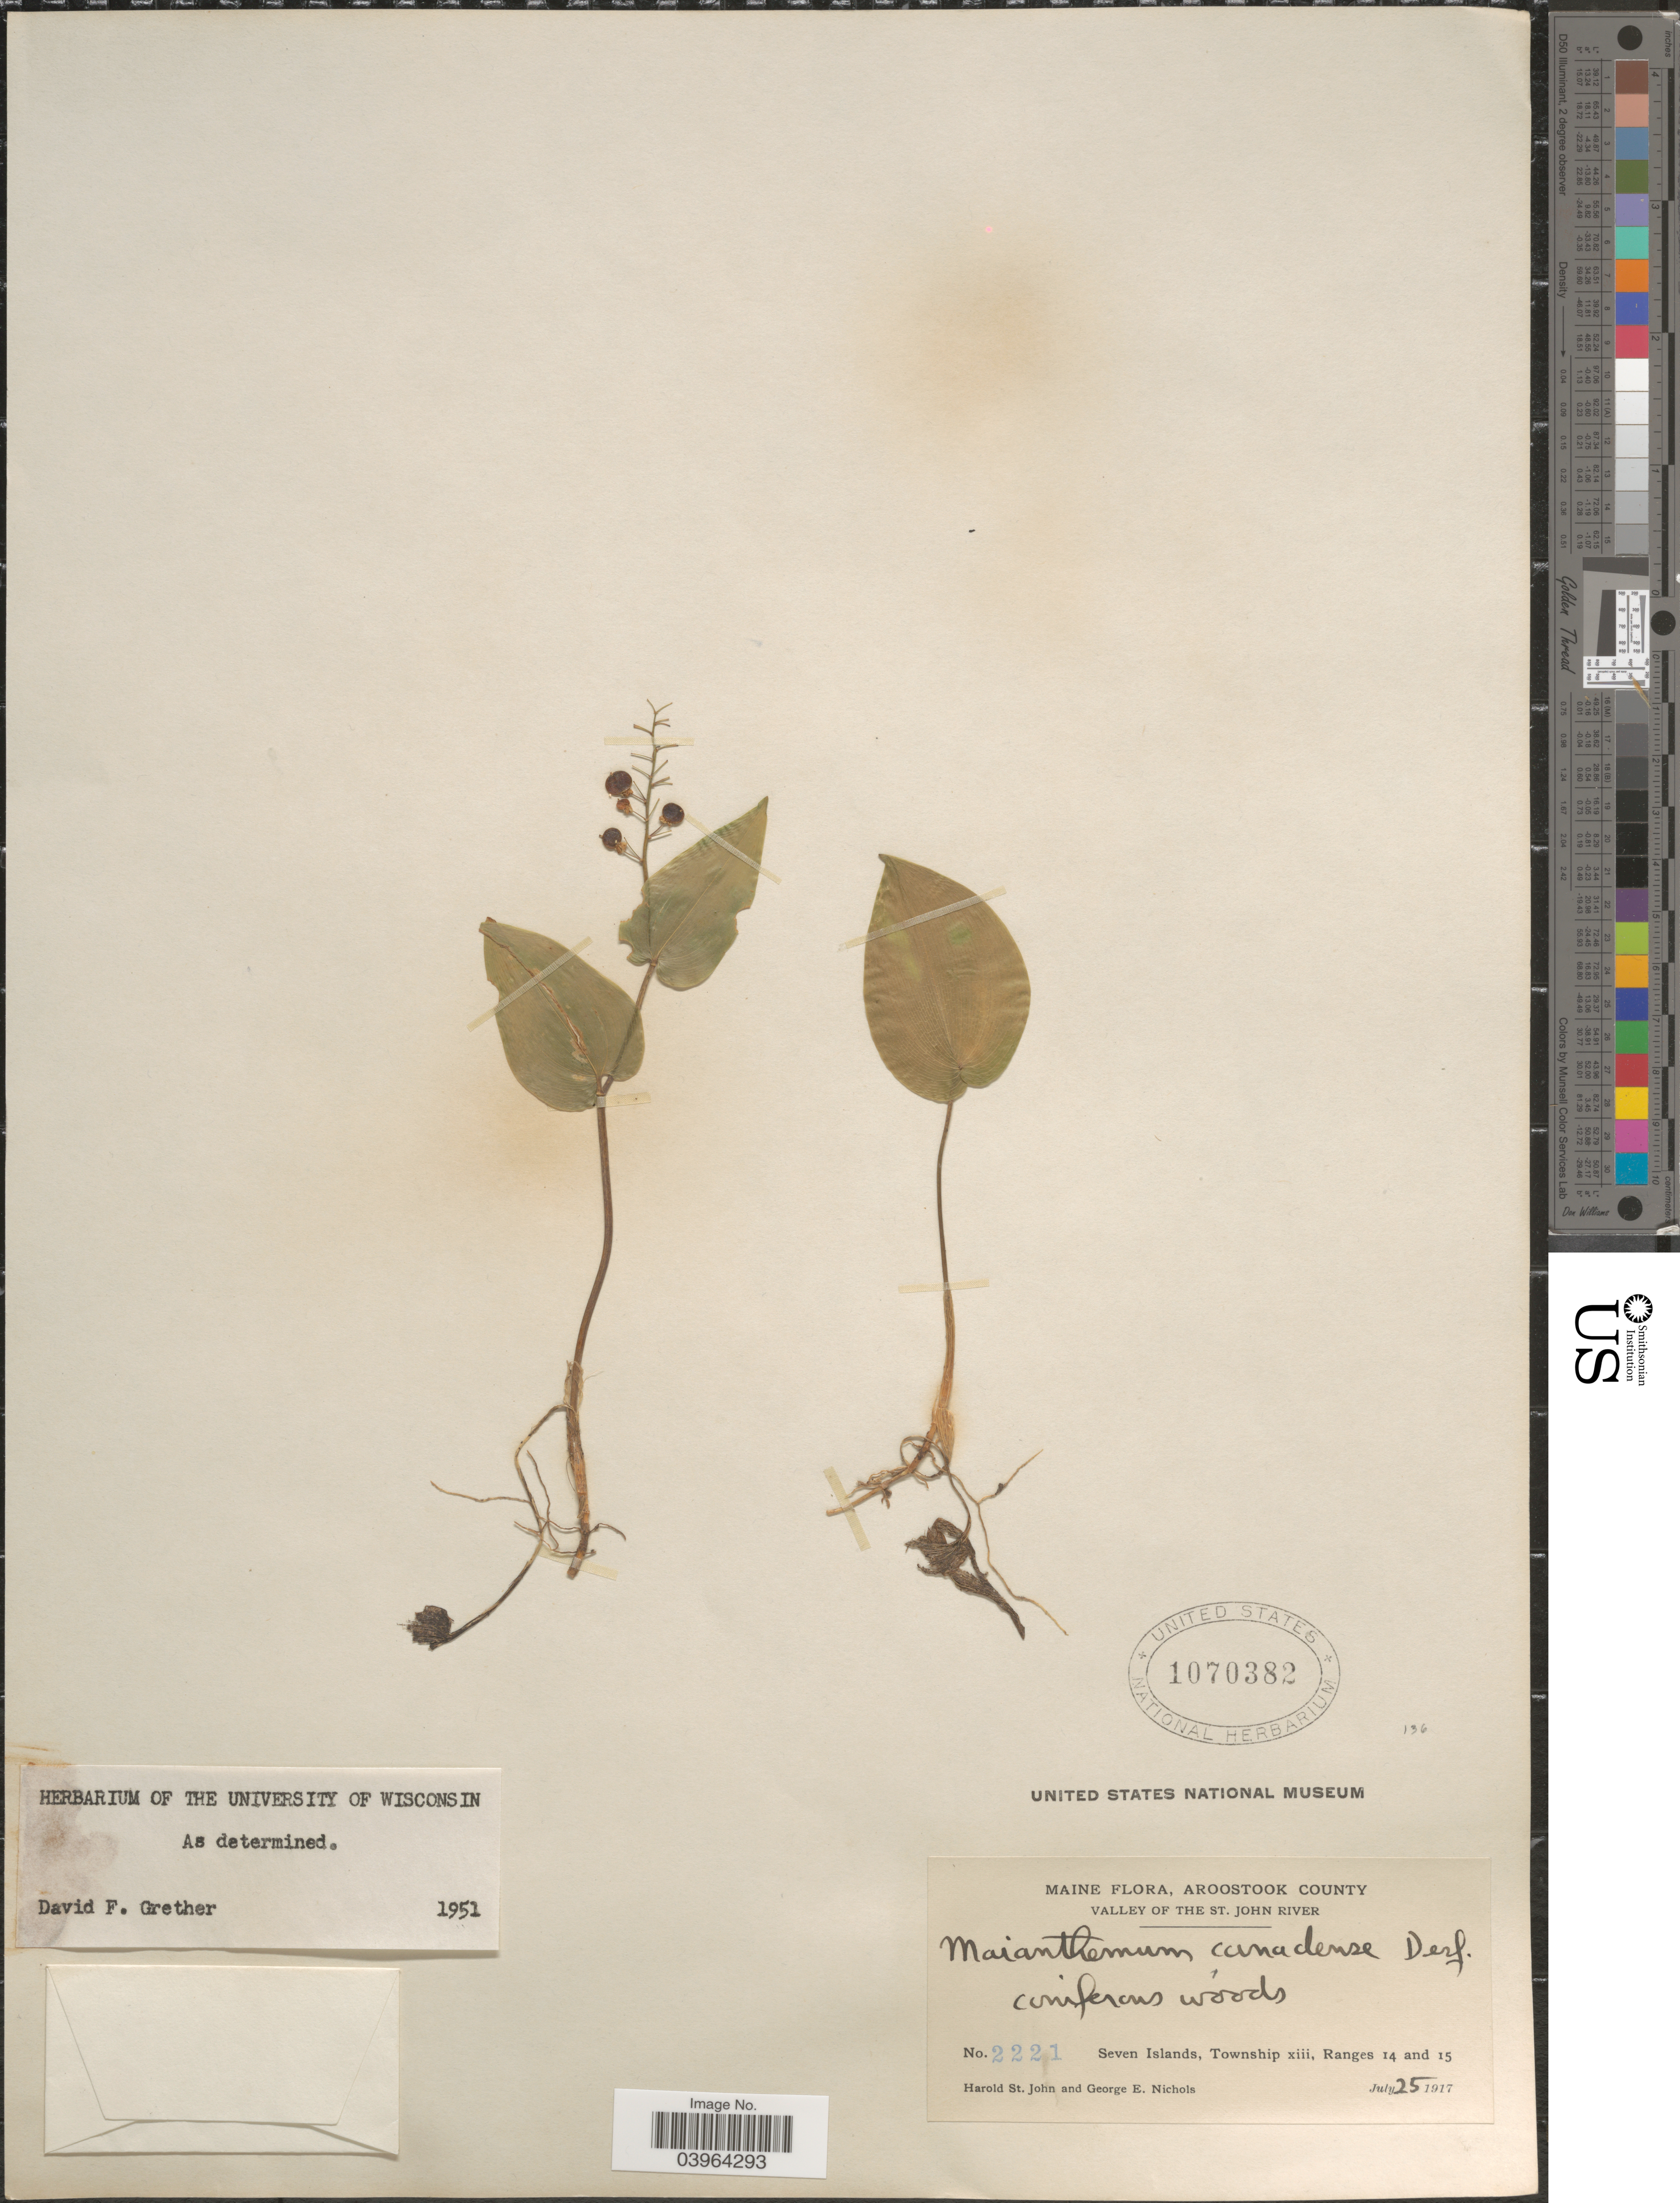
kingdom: Plantae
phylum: Tracheophyta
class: Liliopsida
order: Asparagales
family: Asparagaceae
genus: Maianthemum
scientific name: Maianthemum canadense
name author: Desf.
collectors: H. St. John & G. E. Nichols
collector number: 2221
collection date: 1917-07-25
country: United States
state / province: Maine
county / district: Aroostook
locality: Valley of the St. John River. Seven Islands, Townshilp xiii, Ranges 14 and 15.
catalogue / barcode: US 1070382